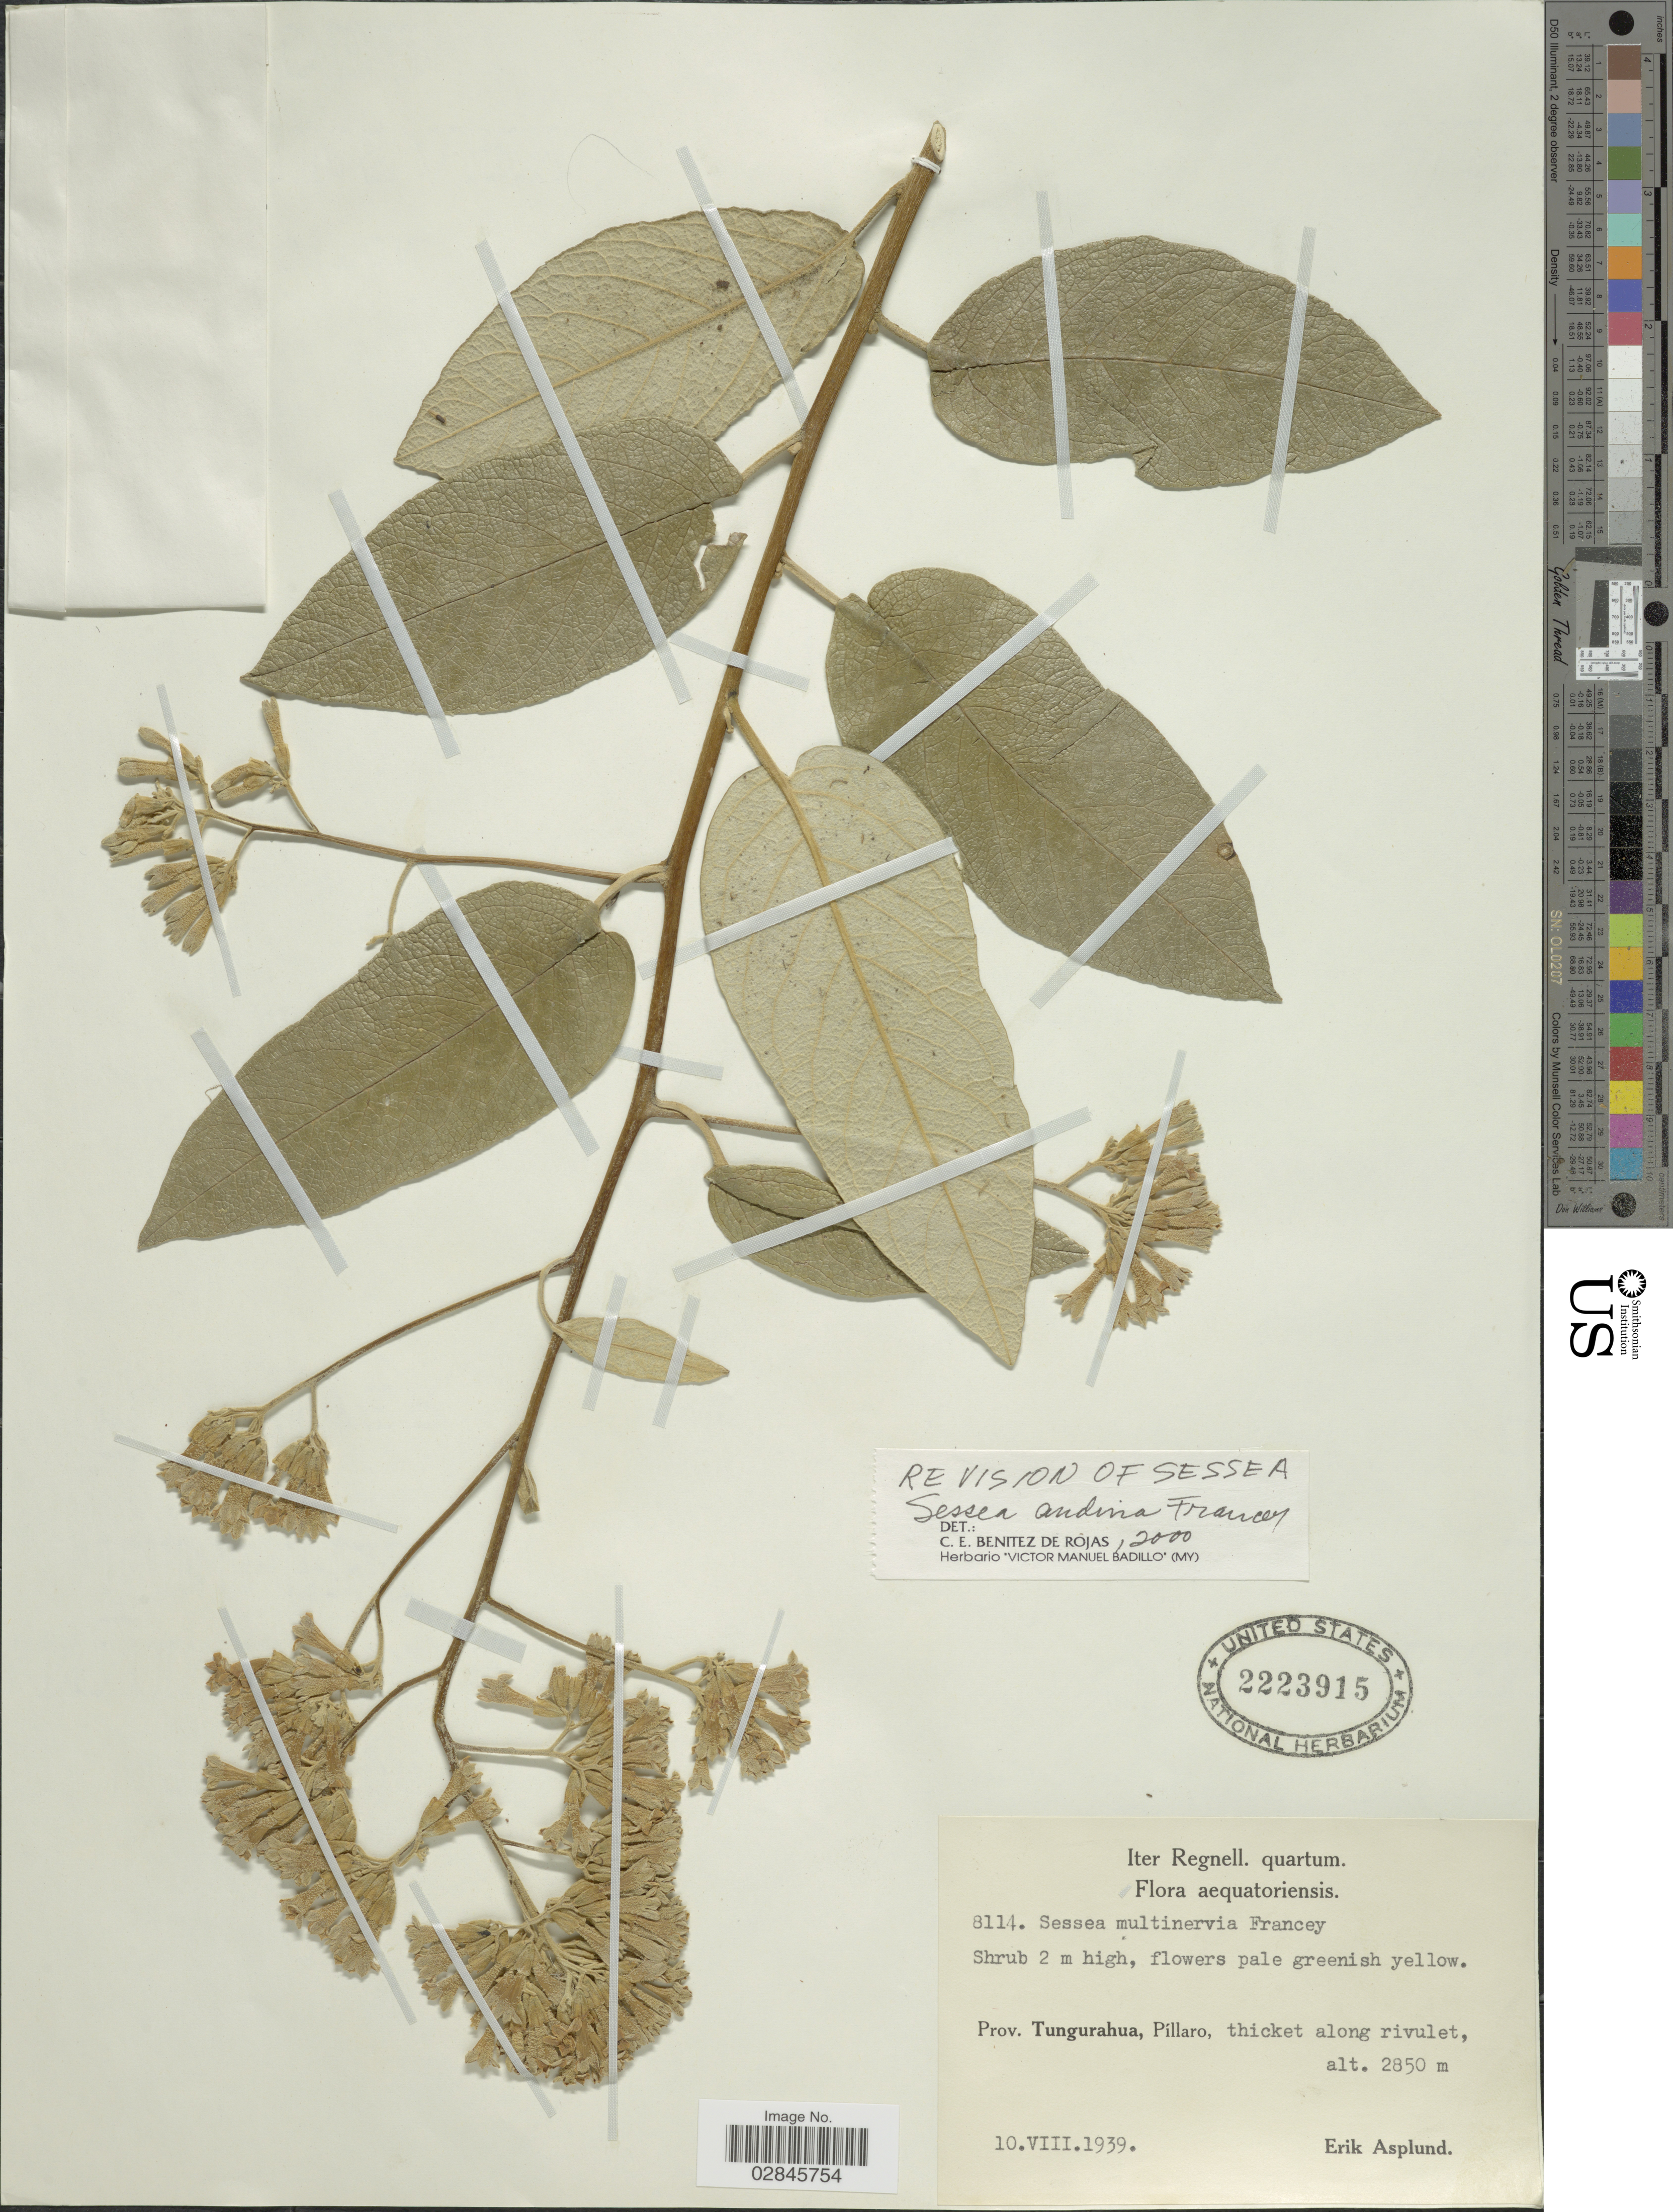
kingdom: Plantae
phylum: Tracheophyta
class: Magnoliopsida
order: Solanales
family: Solanaceae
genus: Sessea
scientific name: Sessea andina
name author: Francey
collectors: E. Asplund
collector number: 8114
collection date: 1939-08-10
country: Ecuador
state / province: Tungurahua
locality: Píllaro.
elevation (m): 2850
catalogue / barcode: US 2223915